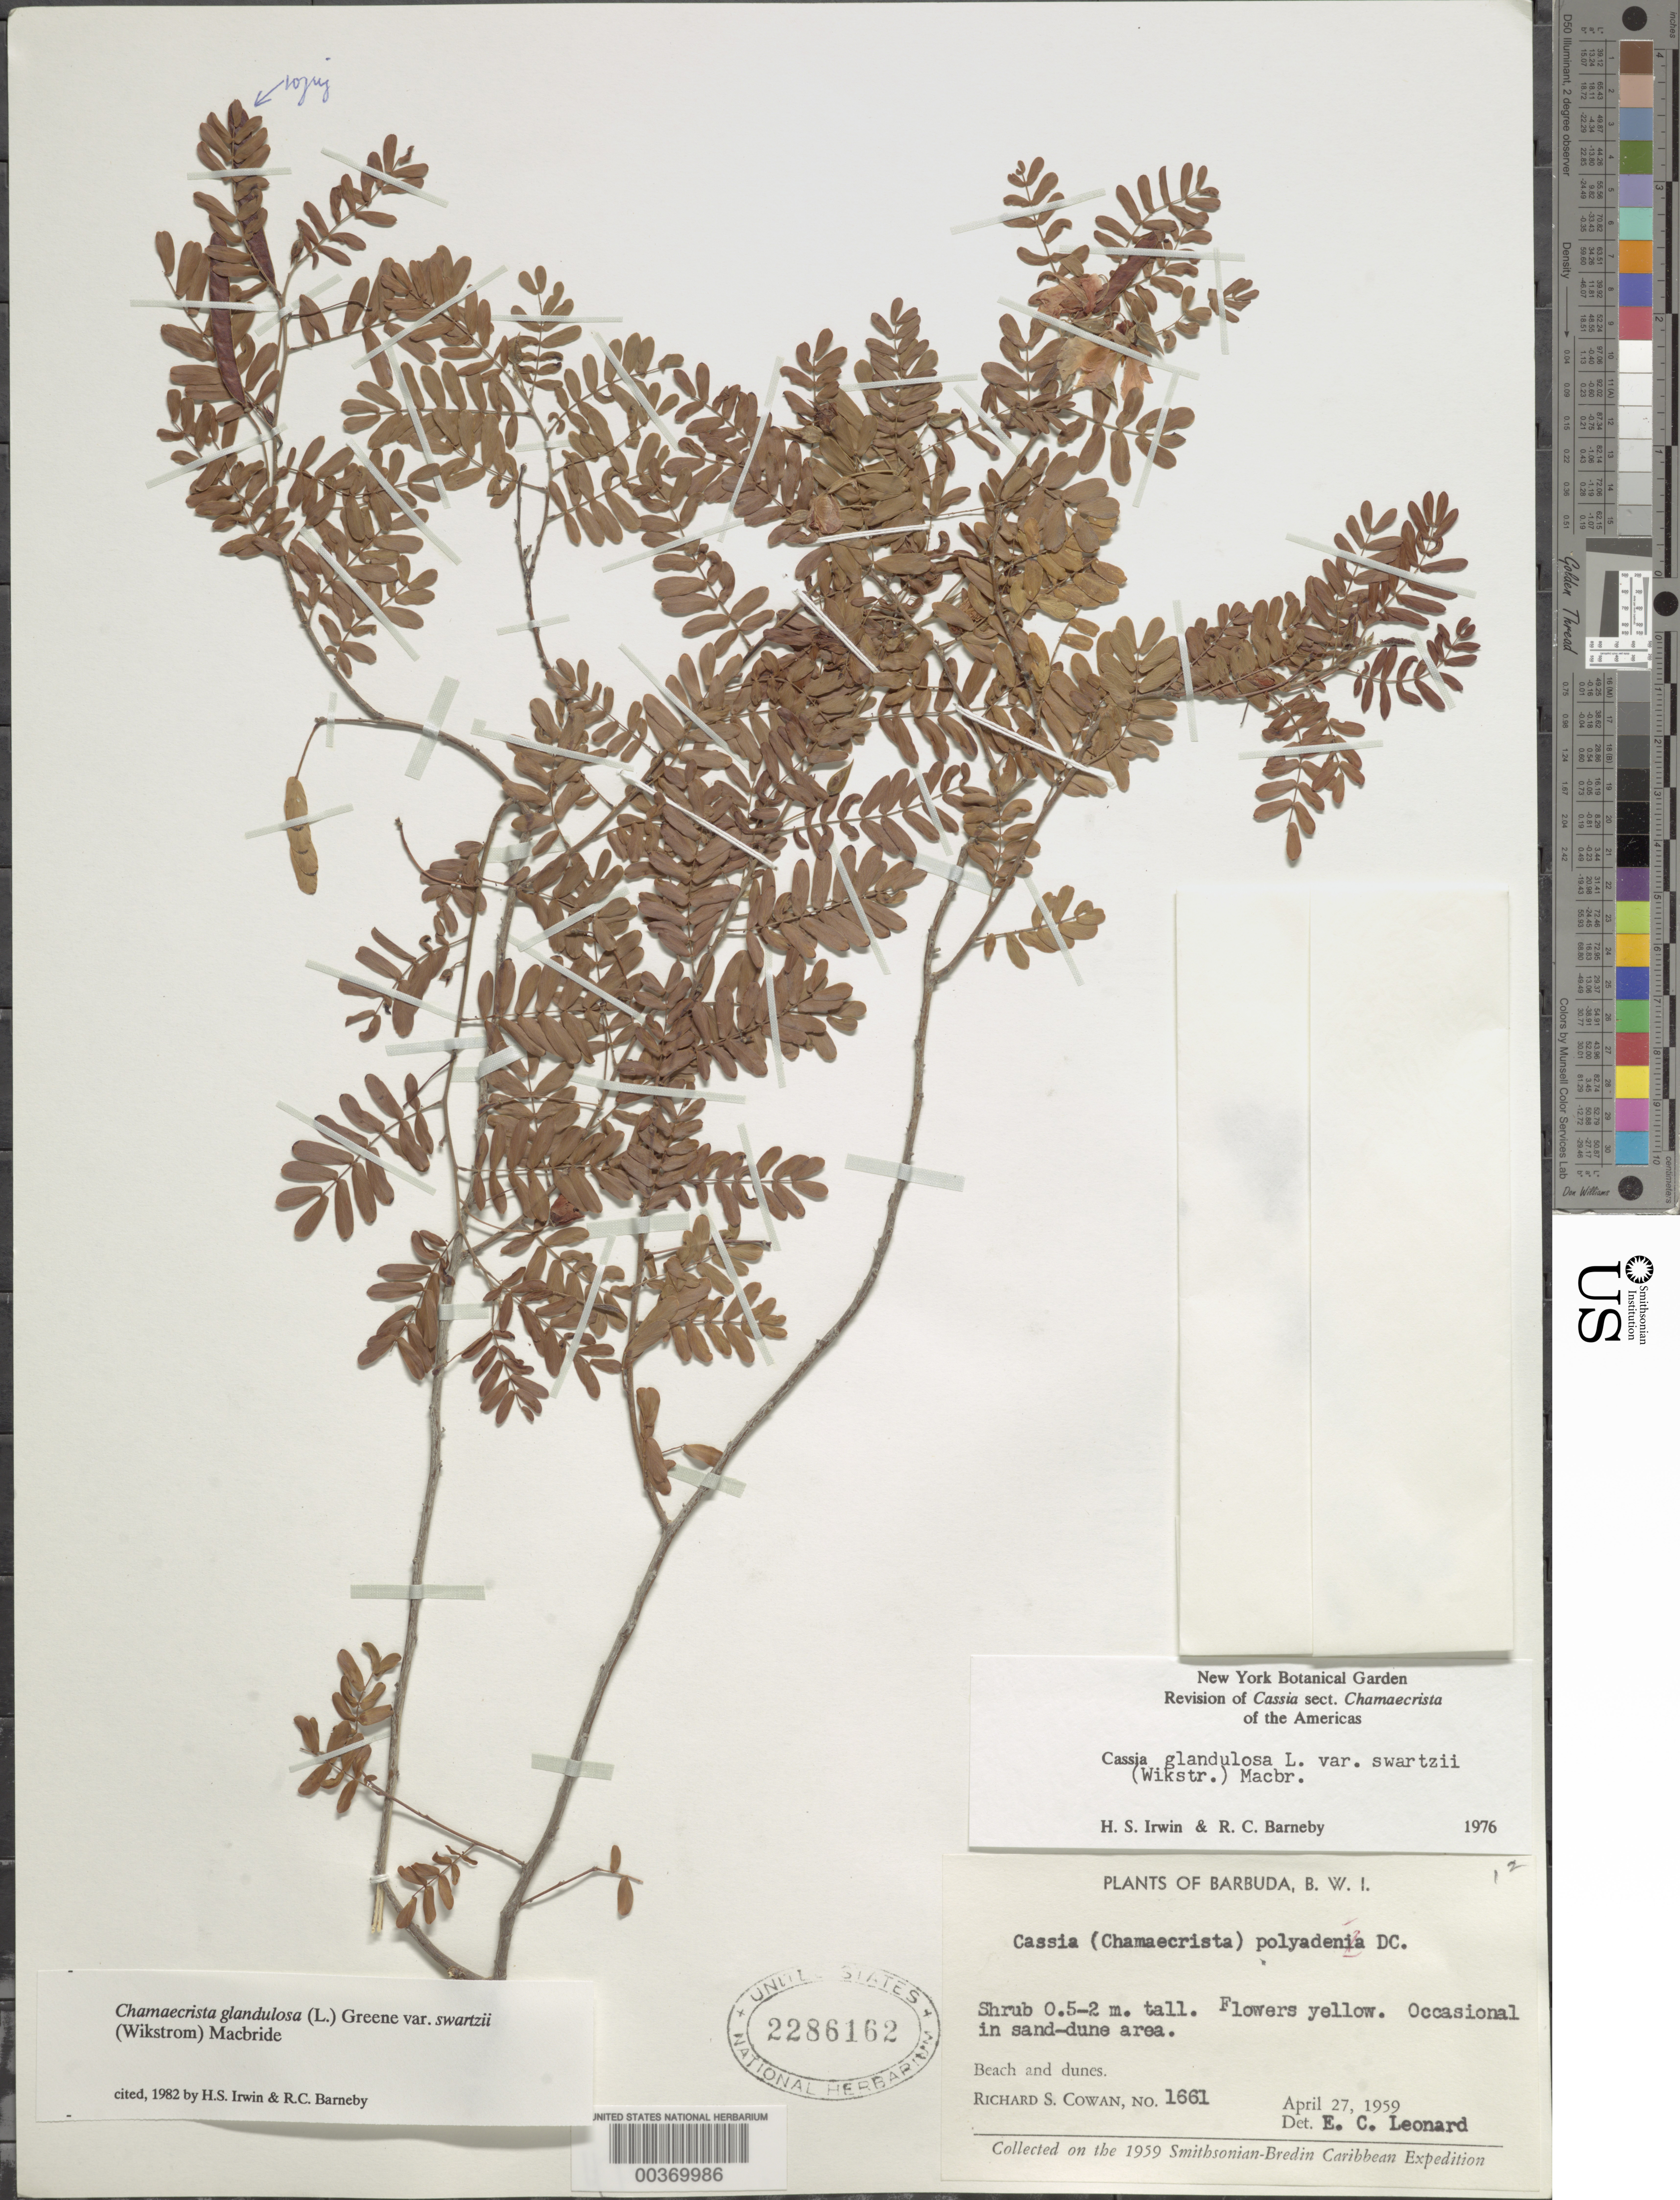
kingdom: Plantae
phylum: Tracheophyta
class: Magnoliopsida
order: Fabales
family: Fabaceae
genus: Chamaecrista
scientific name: Chamaecrista glandulosa var. swartzii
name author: (Wikstr.) H.S. Irwin & Barneby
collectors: R. S. Cowan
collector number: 1661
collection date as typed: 27 Apr 1959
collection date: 1959-04-27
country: Antigua and Barbuda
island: Barbuda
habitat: In sand dune area; beach and dunes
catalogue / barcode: US 2286162